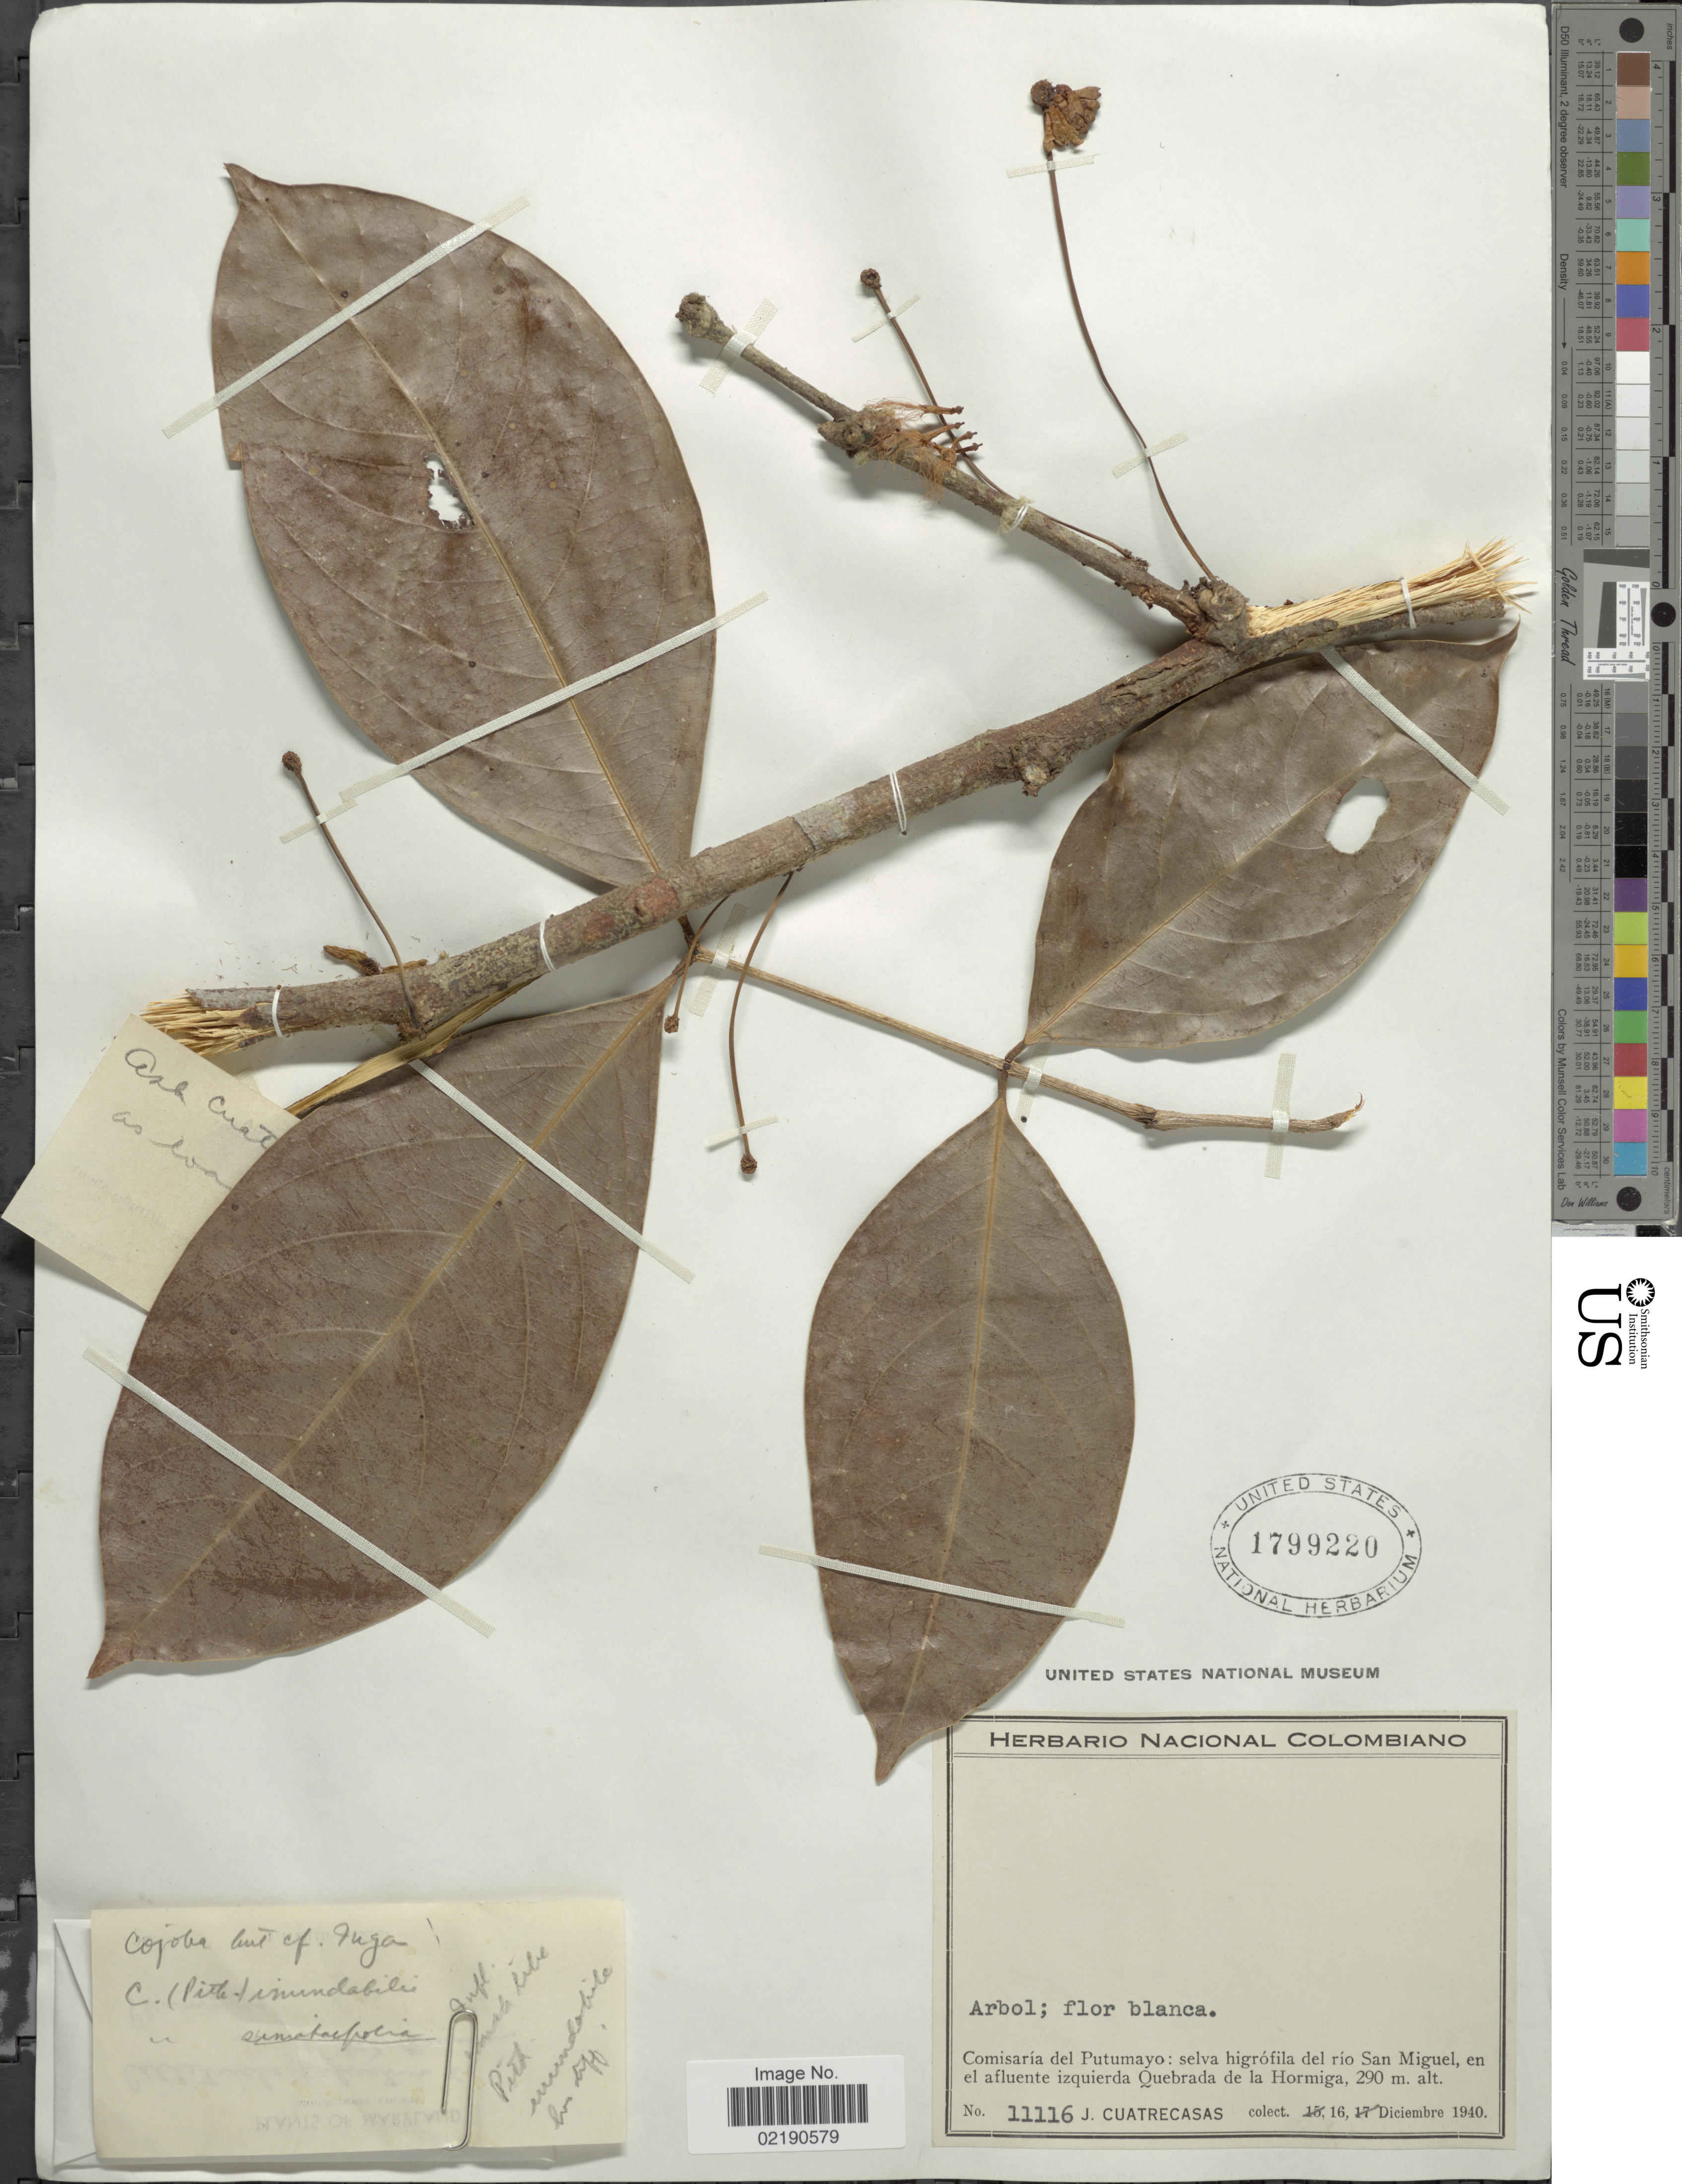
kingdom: Plantae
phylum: Tracheophyta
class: Magnoliopsida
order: Fabales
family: Fabaceae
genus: Inga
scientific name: Inga sp.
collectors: J. Cuatrecasas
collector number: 11116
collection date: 1940-12-16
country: Colombia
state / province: Putumayo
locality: Comisaria del Putumayo: selva higrofila del rio San Miguel, en el afluente izquierda Quebrada de la Hormiga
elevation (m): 290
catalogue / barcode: US 1799220